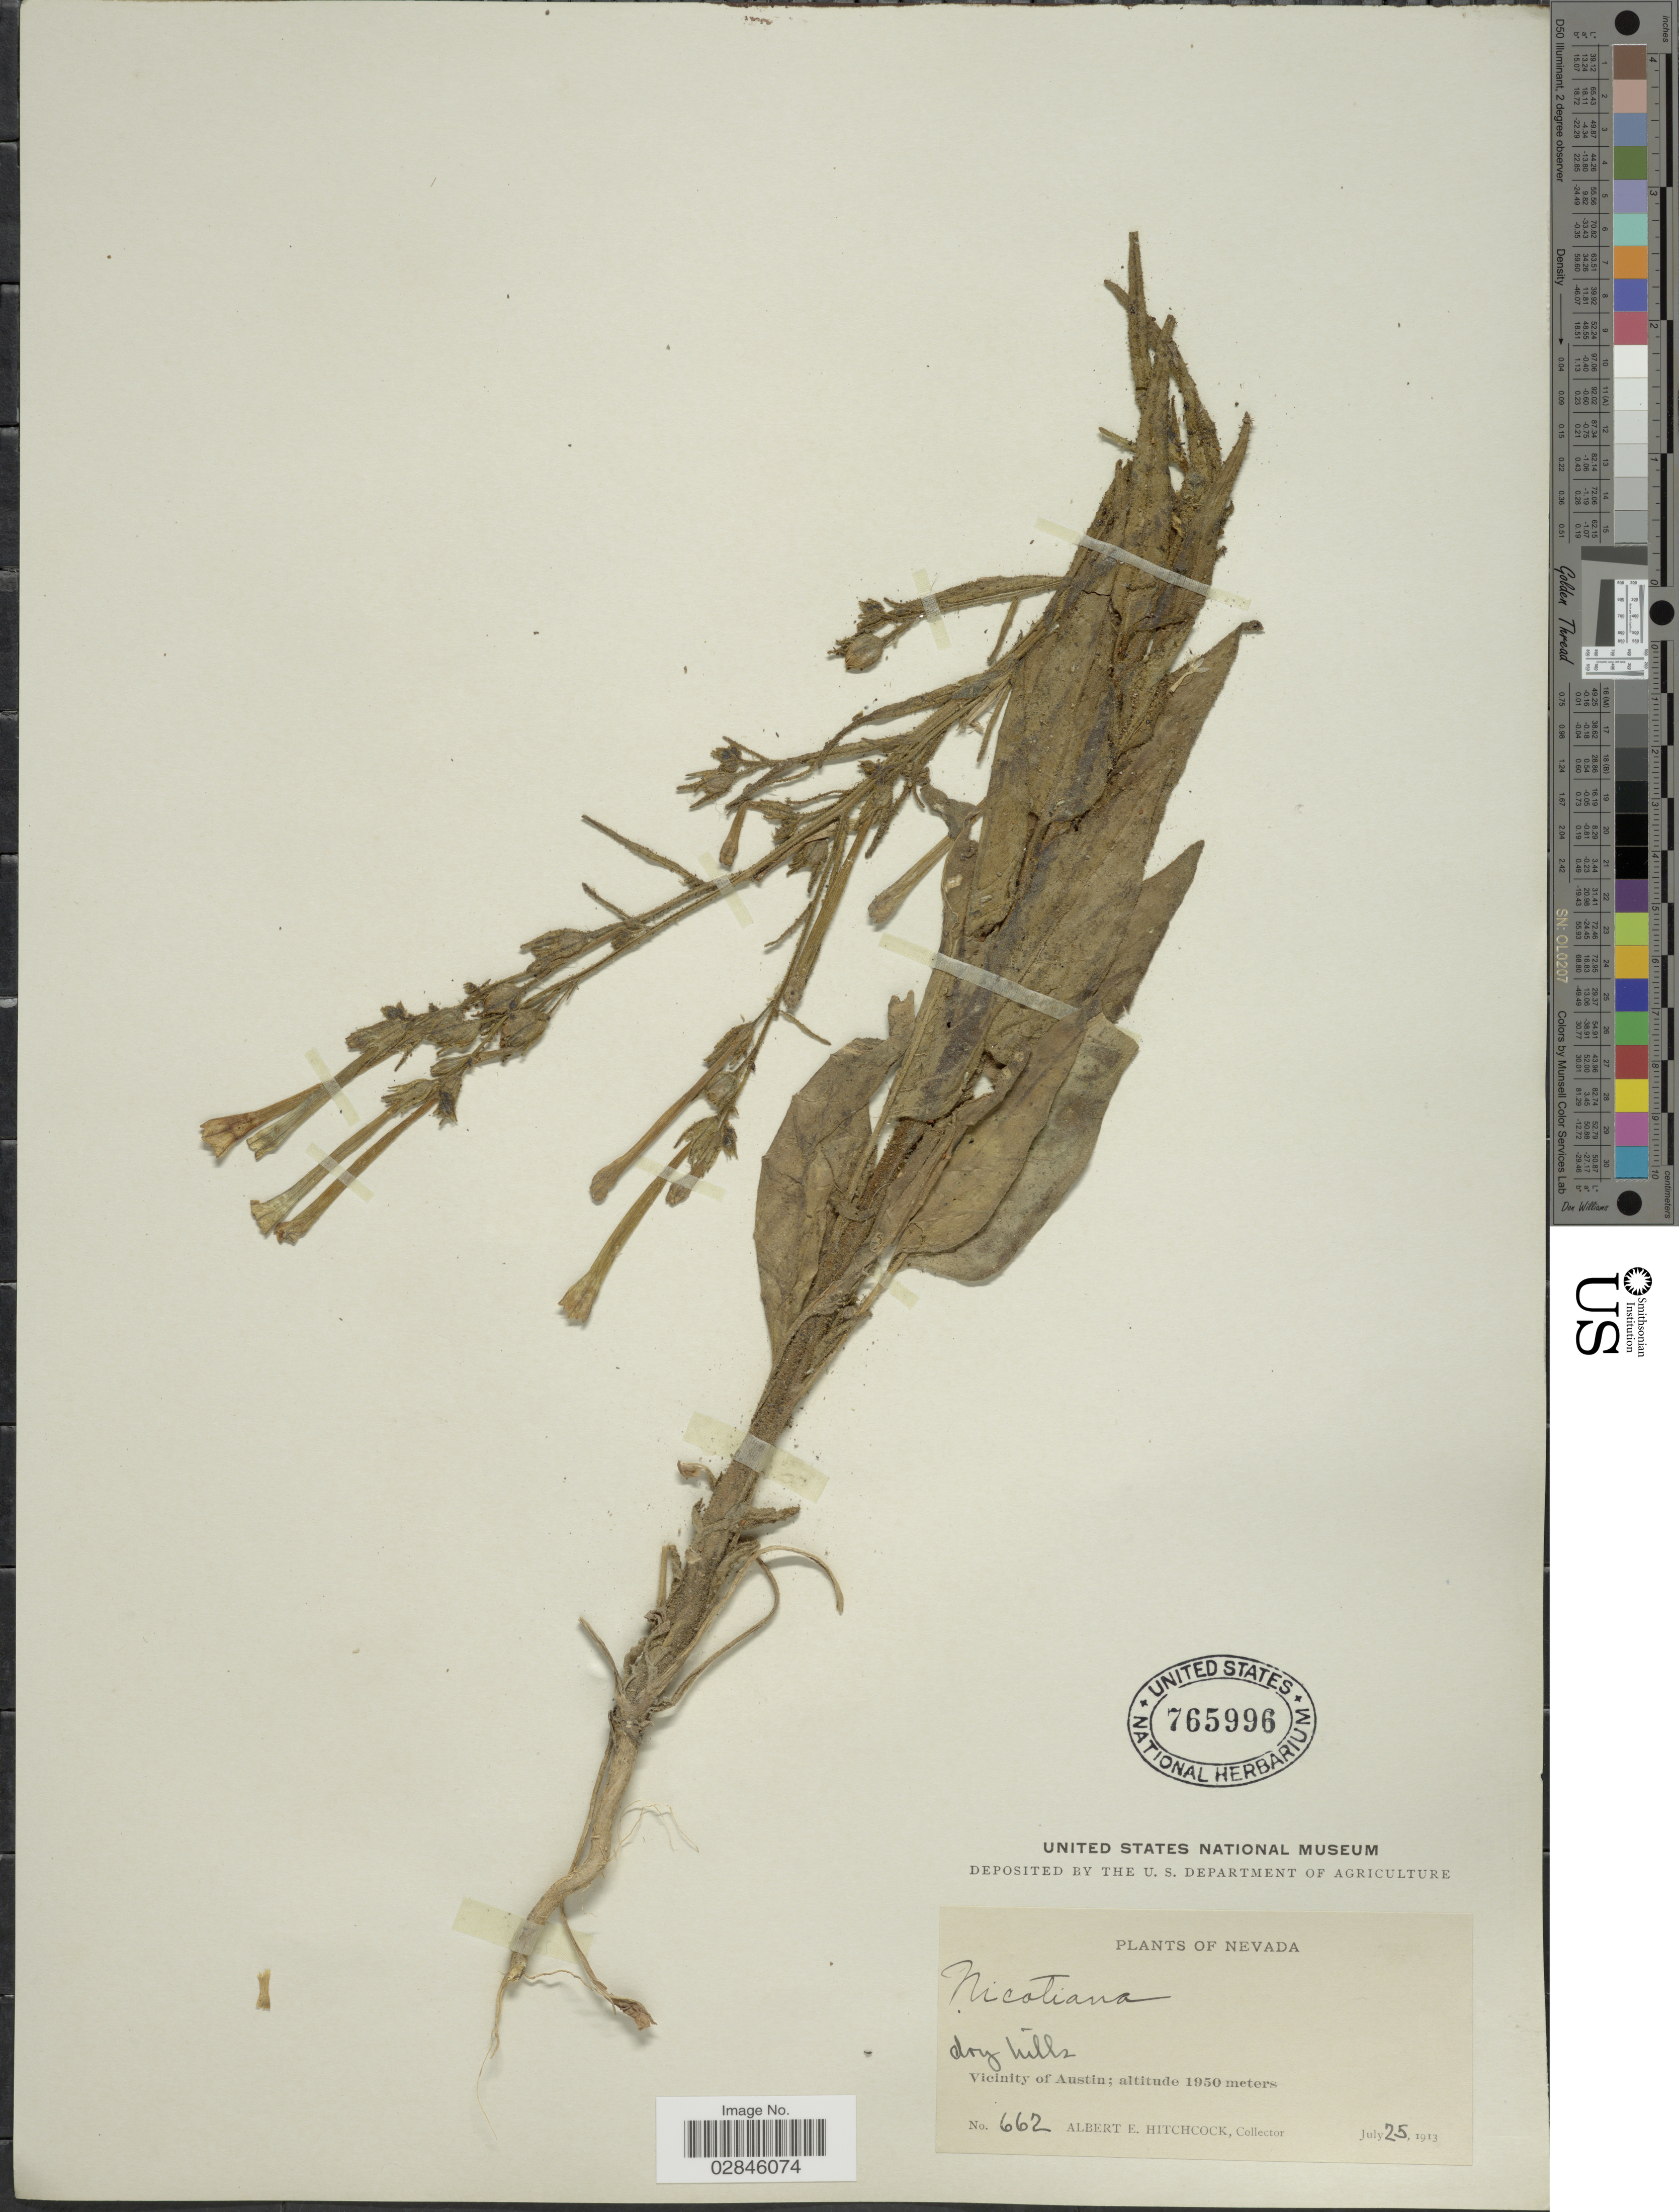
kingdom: Plantae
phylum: Tracheophyta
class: Magnoliopsida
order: Solanales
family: Solanaceae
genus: Nicotiana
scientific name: Nicotiana attenuata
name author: Torr. ex S. Watson in C. King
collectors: A. Hitchcock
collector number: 662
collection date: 1913-07-25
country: United States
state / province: Nevada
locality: Vicinity of Austin.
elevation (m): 1950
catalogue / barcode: US 765996